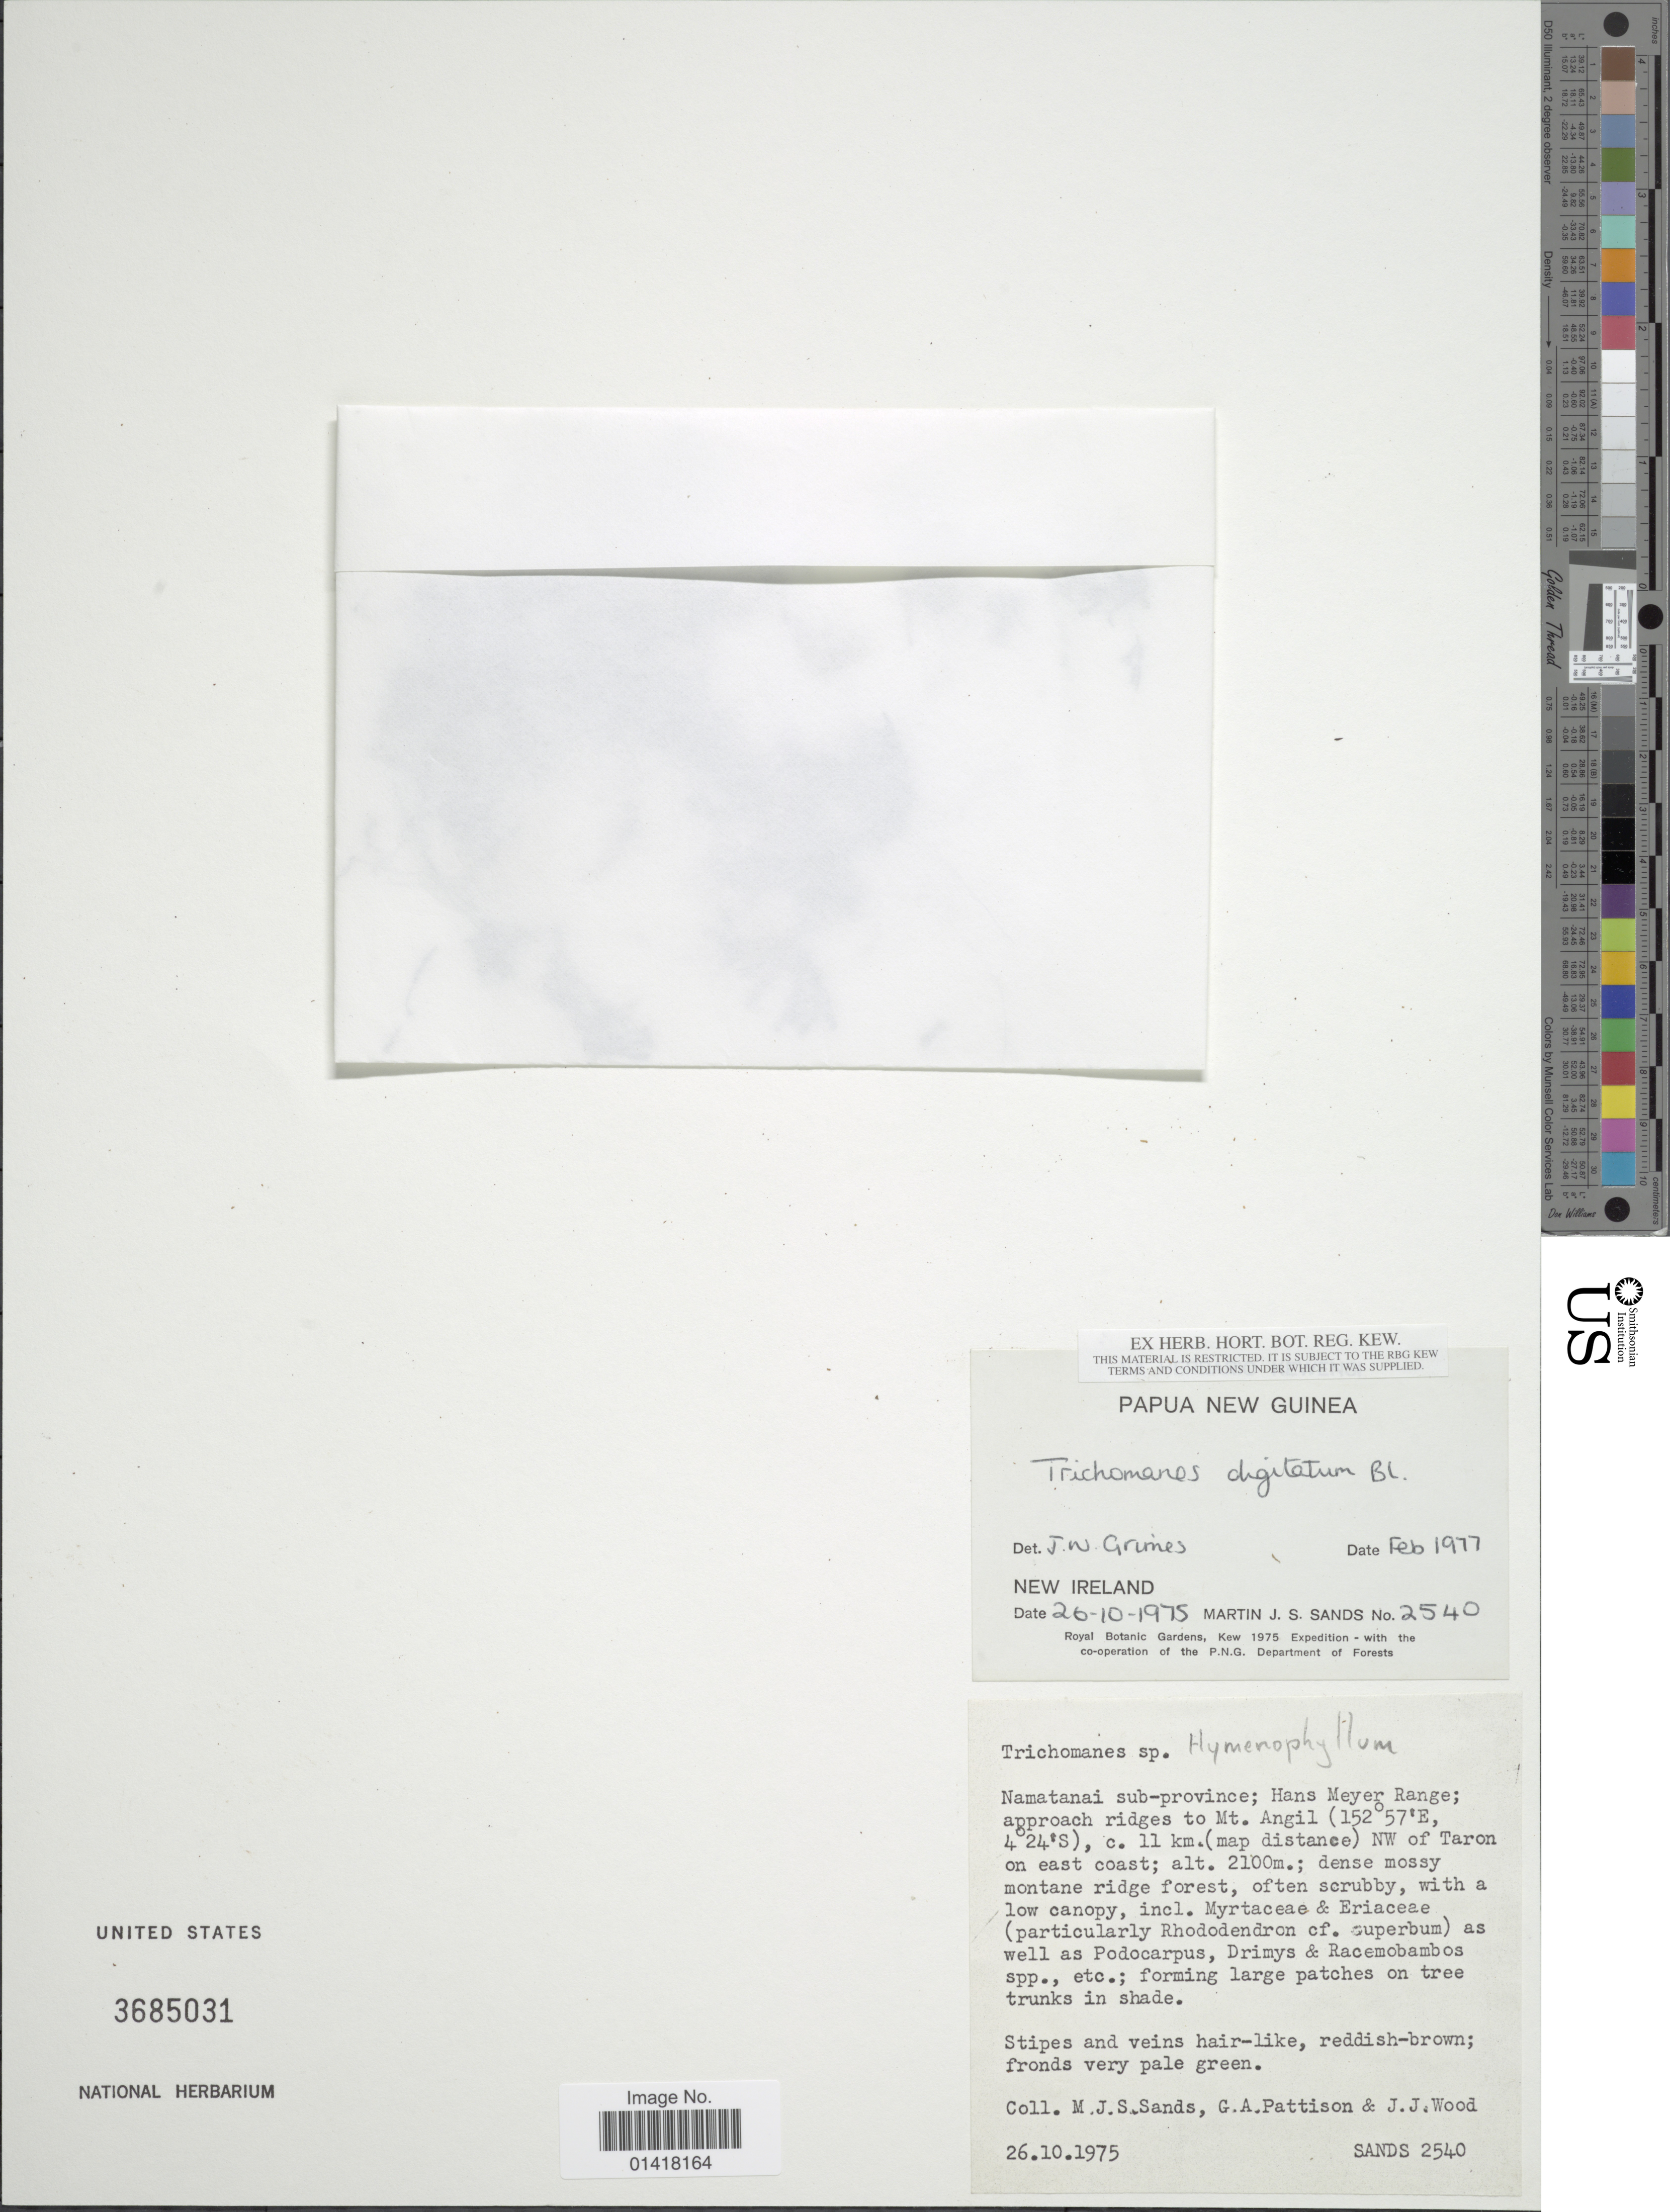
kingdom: Plantae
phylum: Tracheophyta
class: Polypodiopsida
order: Hymenophyllales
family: Hymenophyllaceae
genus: Hymenophyllum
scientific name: Hymenophyllum digitatum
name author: (Sw.) Fosberg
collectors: M. Sands, G. Pattison & J. Wood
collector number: sands 2540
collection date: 1975-10-26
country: Papua New Guinea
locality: Namatanai sub-province: Hans Meyer Range; approach ridges to Mt. Angil. NW of Taron on east coast. New Ireland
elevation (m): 2100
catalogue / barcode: US 3685031